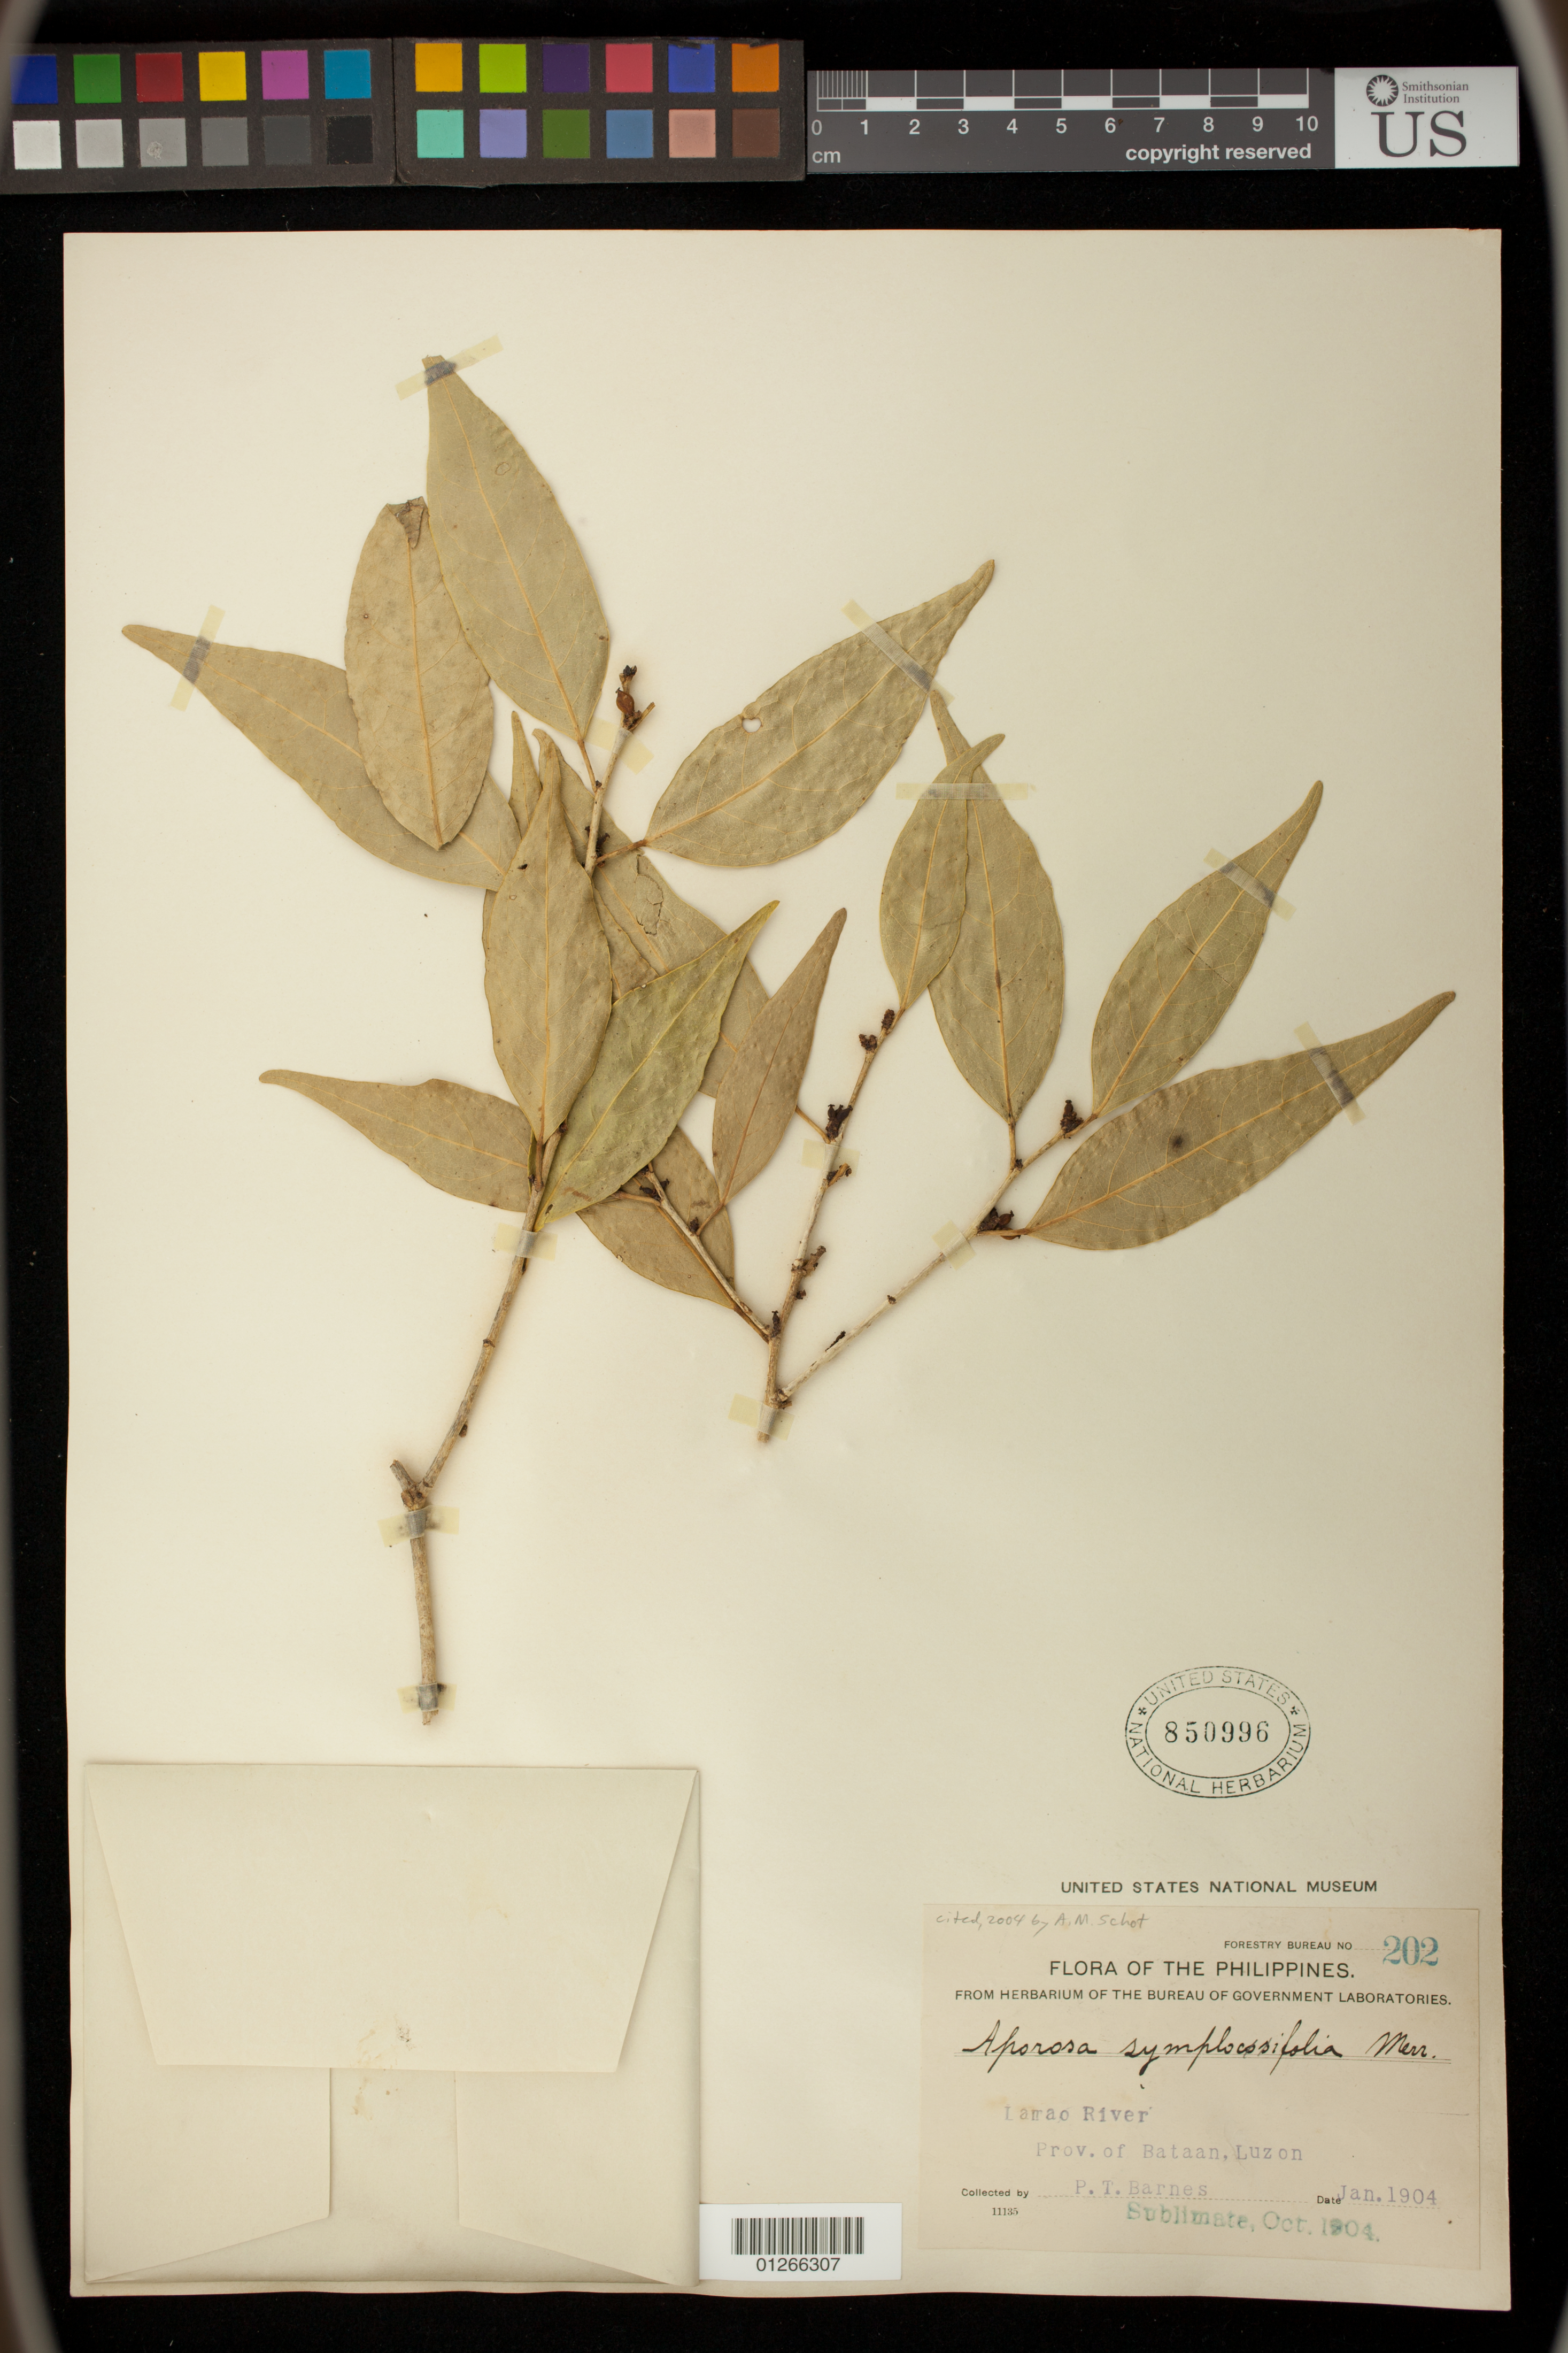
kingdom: Plantae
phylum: Tracheophyta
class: Magnoliopsida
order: Malpighiales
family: Phyllanthaceae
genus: Aporosa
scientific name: Aporosa symplocifolia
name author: Merr.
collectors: P. Barnes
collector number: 202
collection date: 1904-01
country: Philippines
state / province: Central Luzon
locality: Lamao River, Prov. of Bataan, Luzon